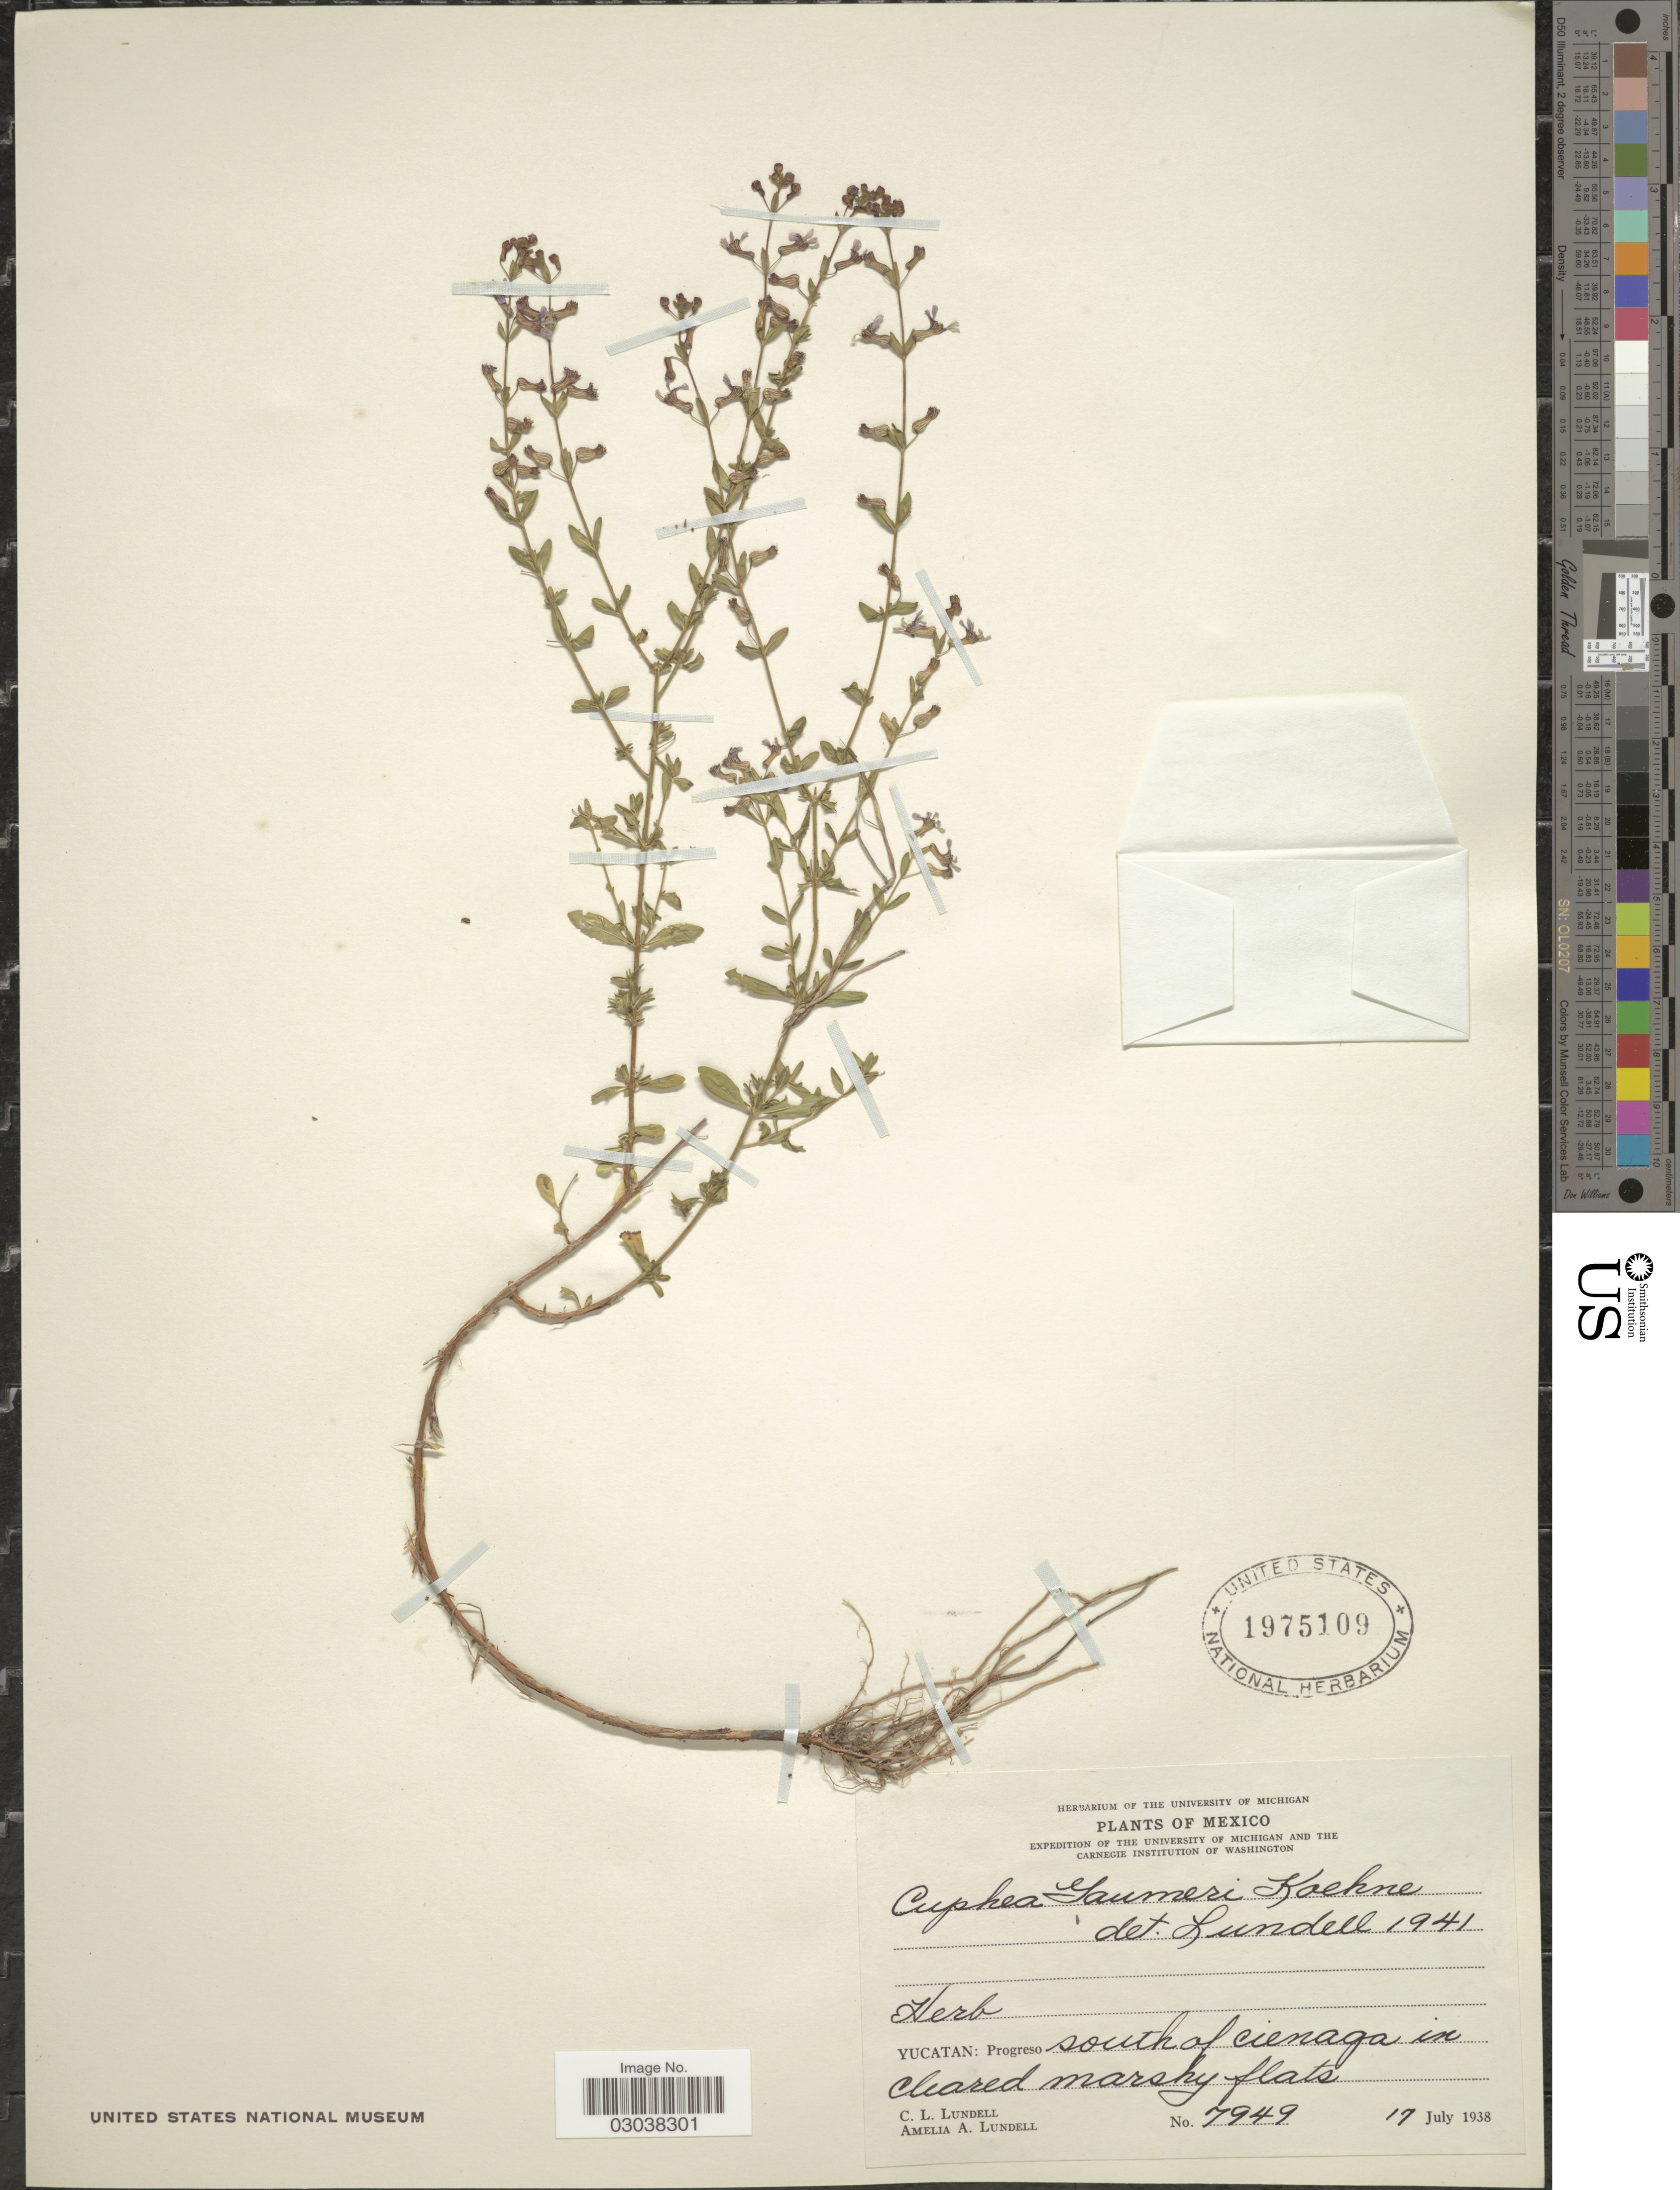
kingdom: Plantae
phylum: Tracheophyta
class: Magnoliopsida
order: Myrtales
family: Lythraceae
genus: Cuphea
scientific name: Cuphea gaumeri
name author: Koehne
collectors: C. L. Lundell & A. A. Lundell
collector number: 7949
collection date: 1938-07-17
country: Mexico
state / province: Yucatán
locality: Progreso south of cienaga.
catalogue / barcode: US 1975109